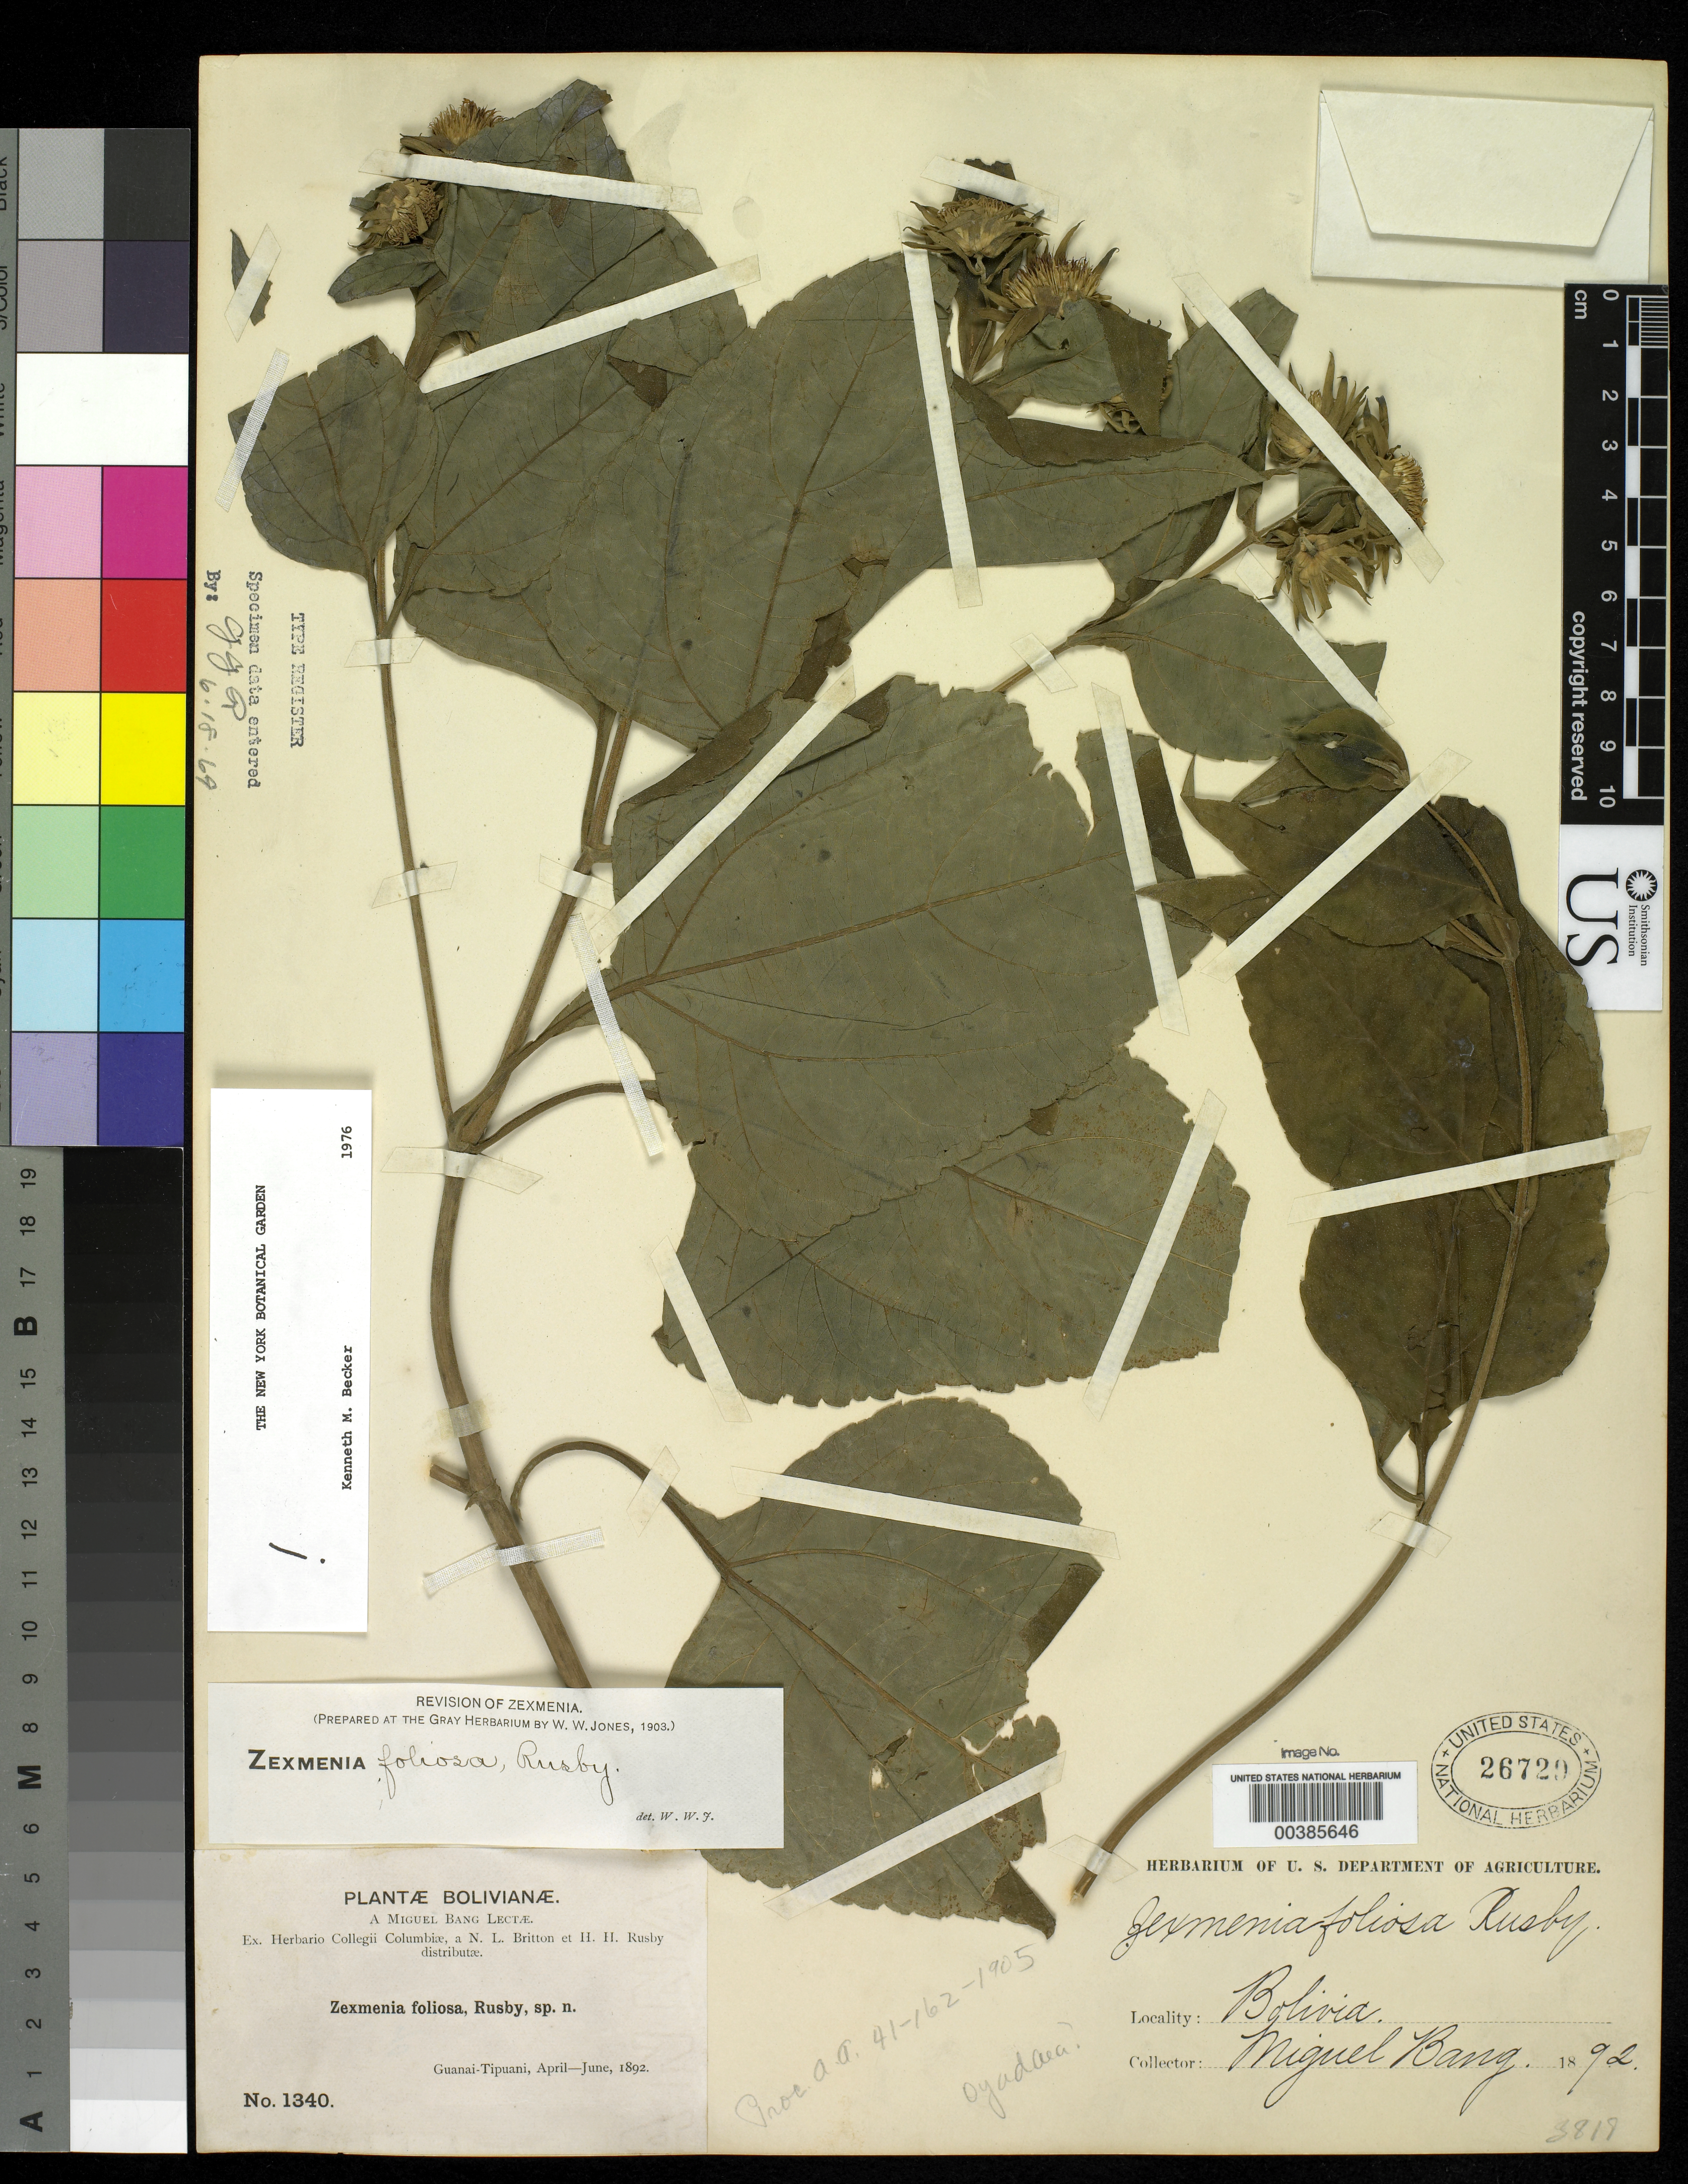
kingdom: Plantae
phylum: Tracheophyta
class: Magnoliopsida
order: Asterales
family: Asteraceae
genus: Zexmenia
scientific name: Zexmenia foliosa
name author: Rusby ex W.W. Jones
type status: Isotype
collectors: M. Bang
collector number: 1340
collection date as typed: Apr 1892 to -- Jun 1892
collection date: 1892-04/1892-06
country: Bolivia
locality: Guanai, Tipuani.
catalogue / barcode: US 26729